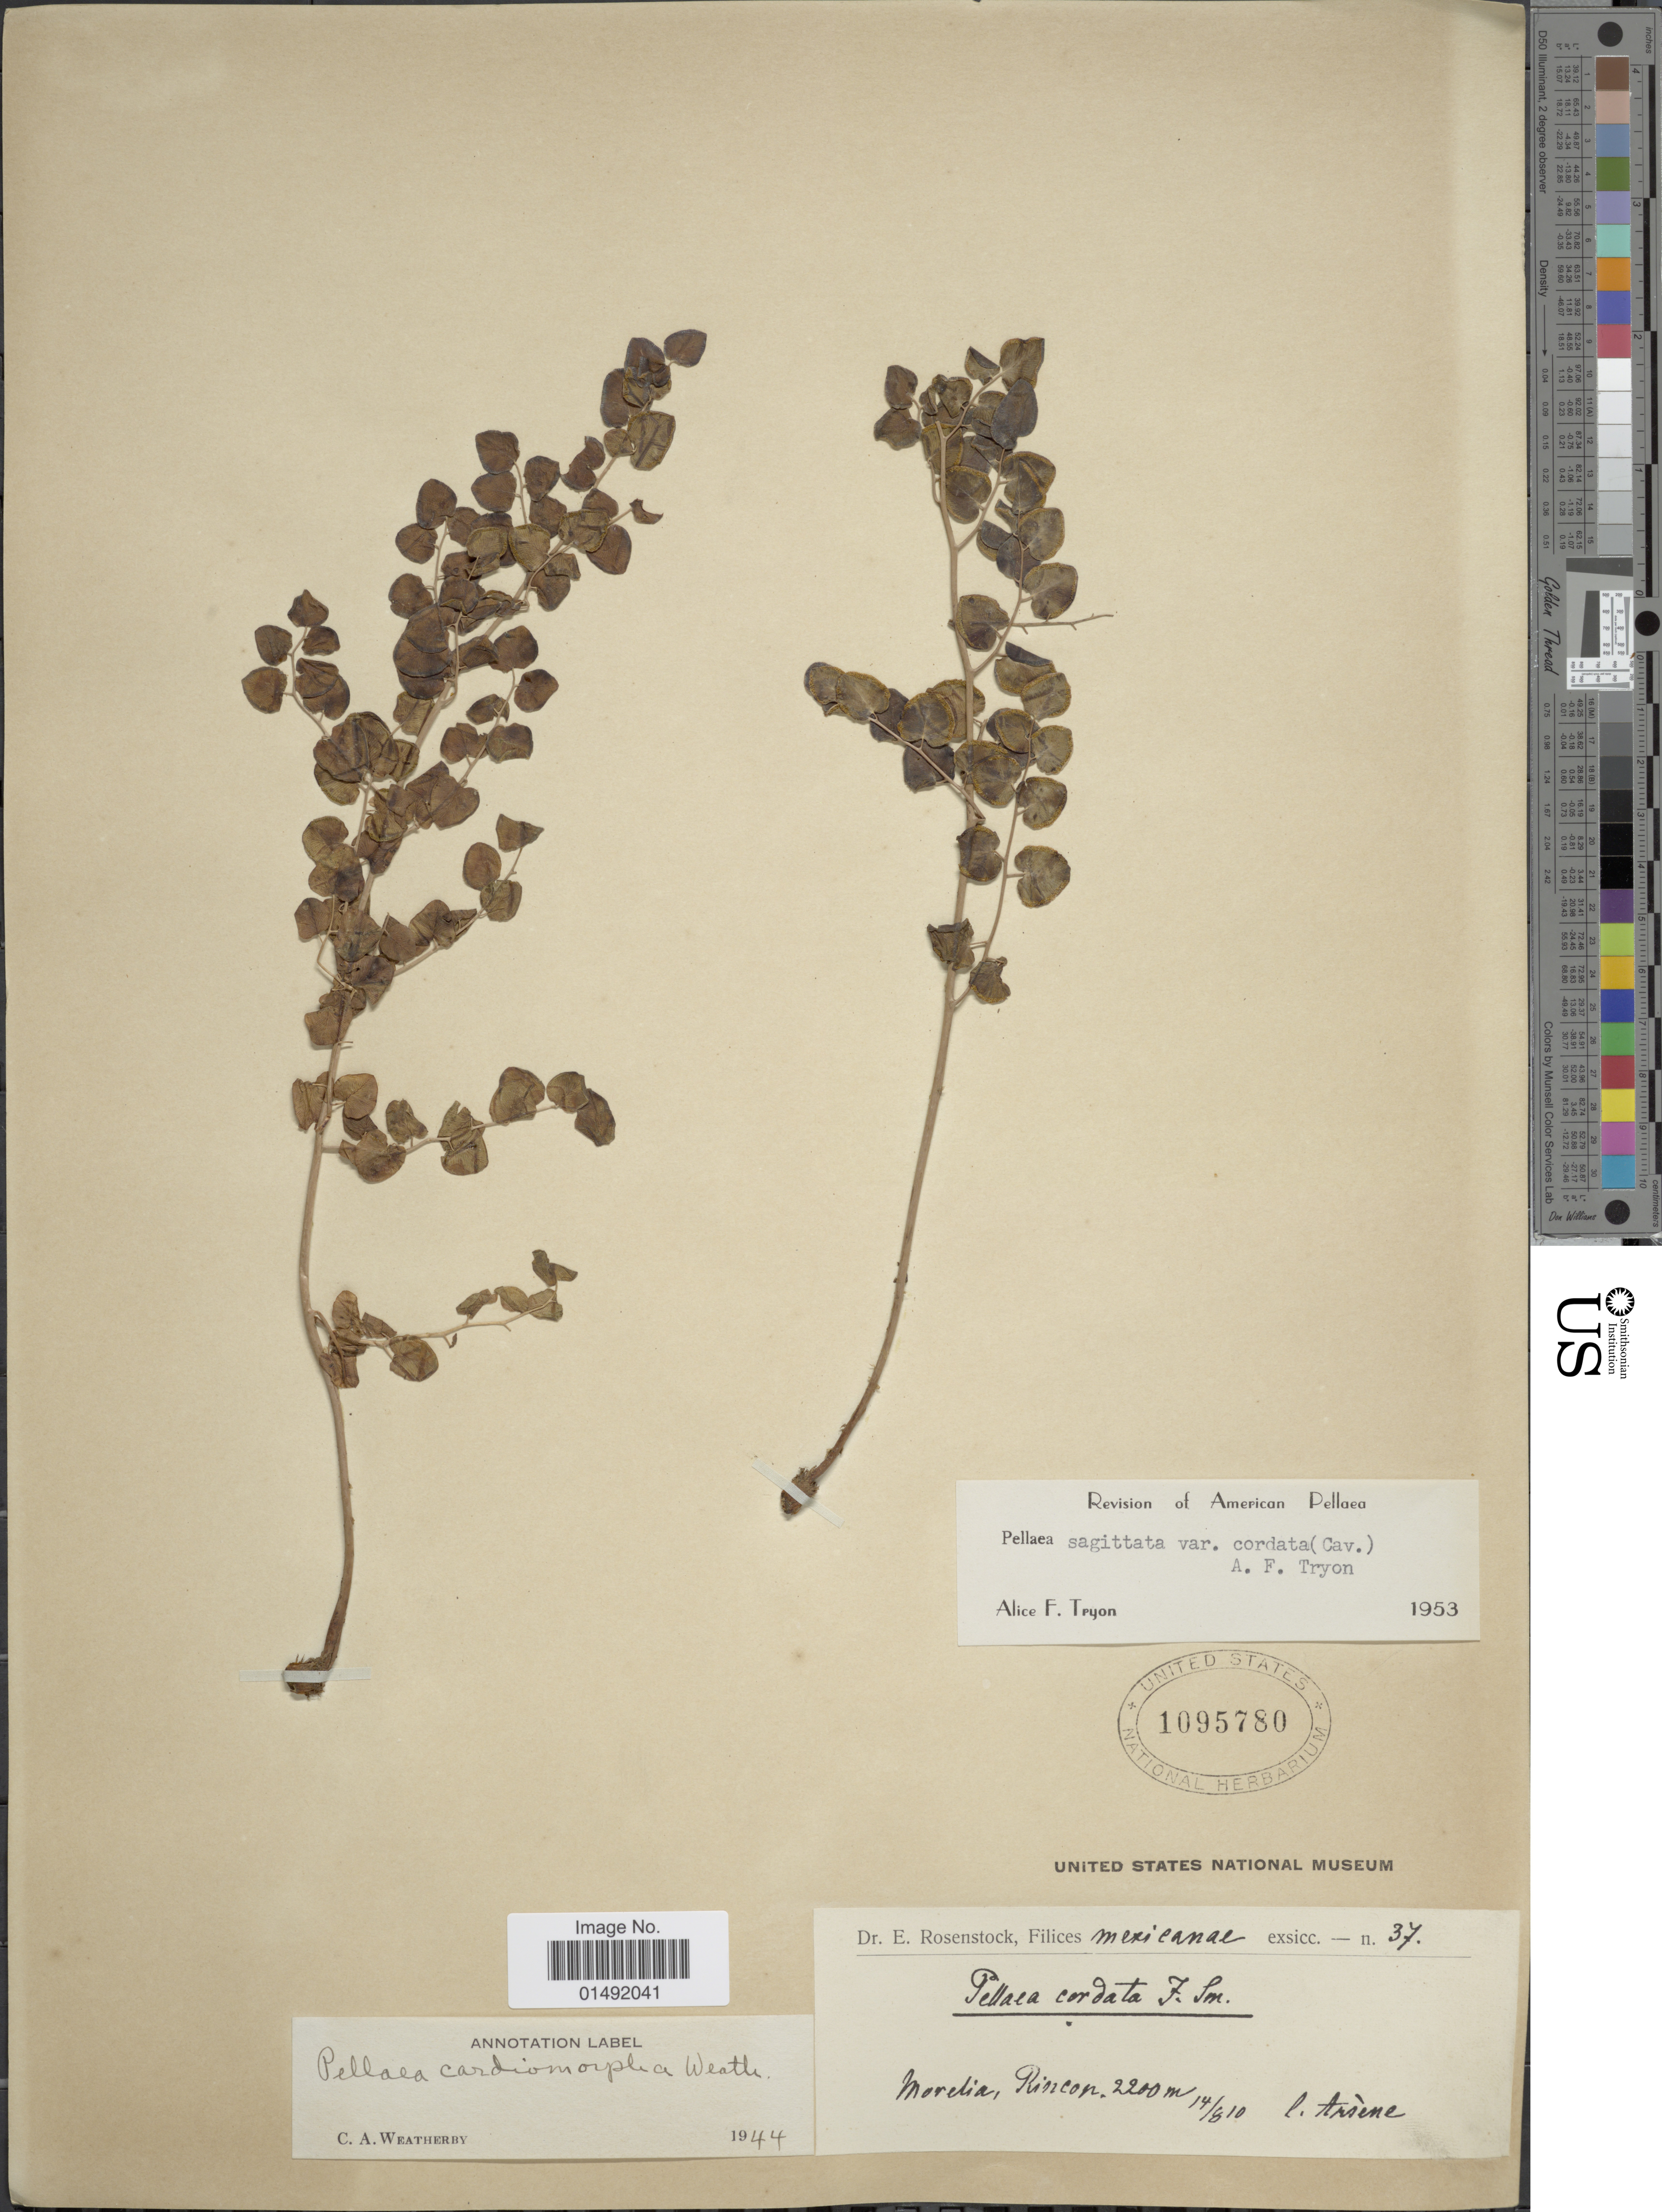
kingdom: Plantae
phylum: Tracheophyta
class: Polypodiopsida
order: Polypodiales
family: Pteridaceae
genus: Pellaea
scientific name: Pellaea sagittata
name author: (Cav.) Link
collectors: -- Arsène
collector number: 37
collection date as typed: Transcribed d/m/y: 14/8/10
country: Mexico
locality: Morelia, Rincon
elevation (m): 2200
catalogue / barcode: US 1095780